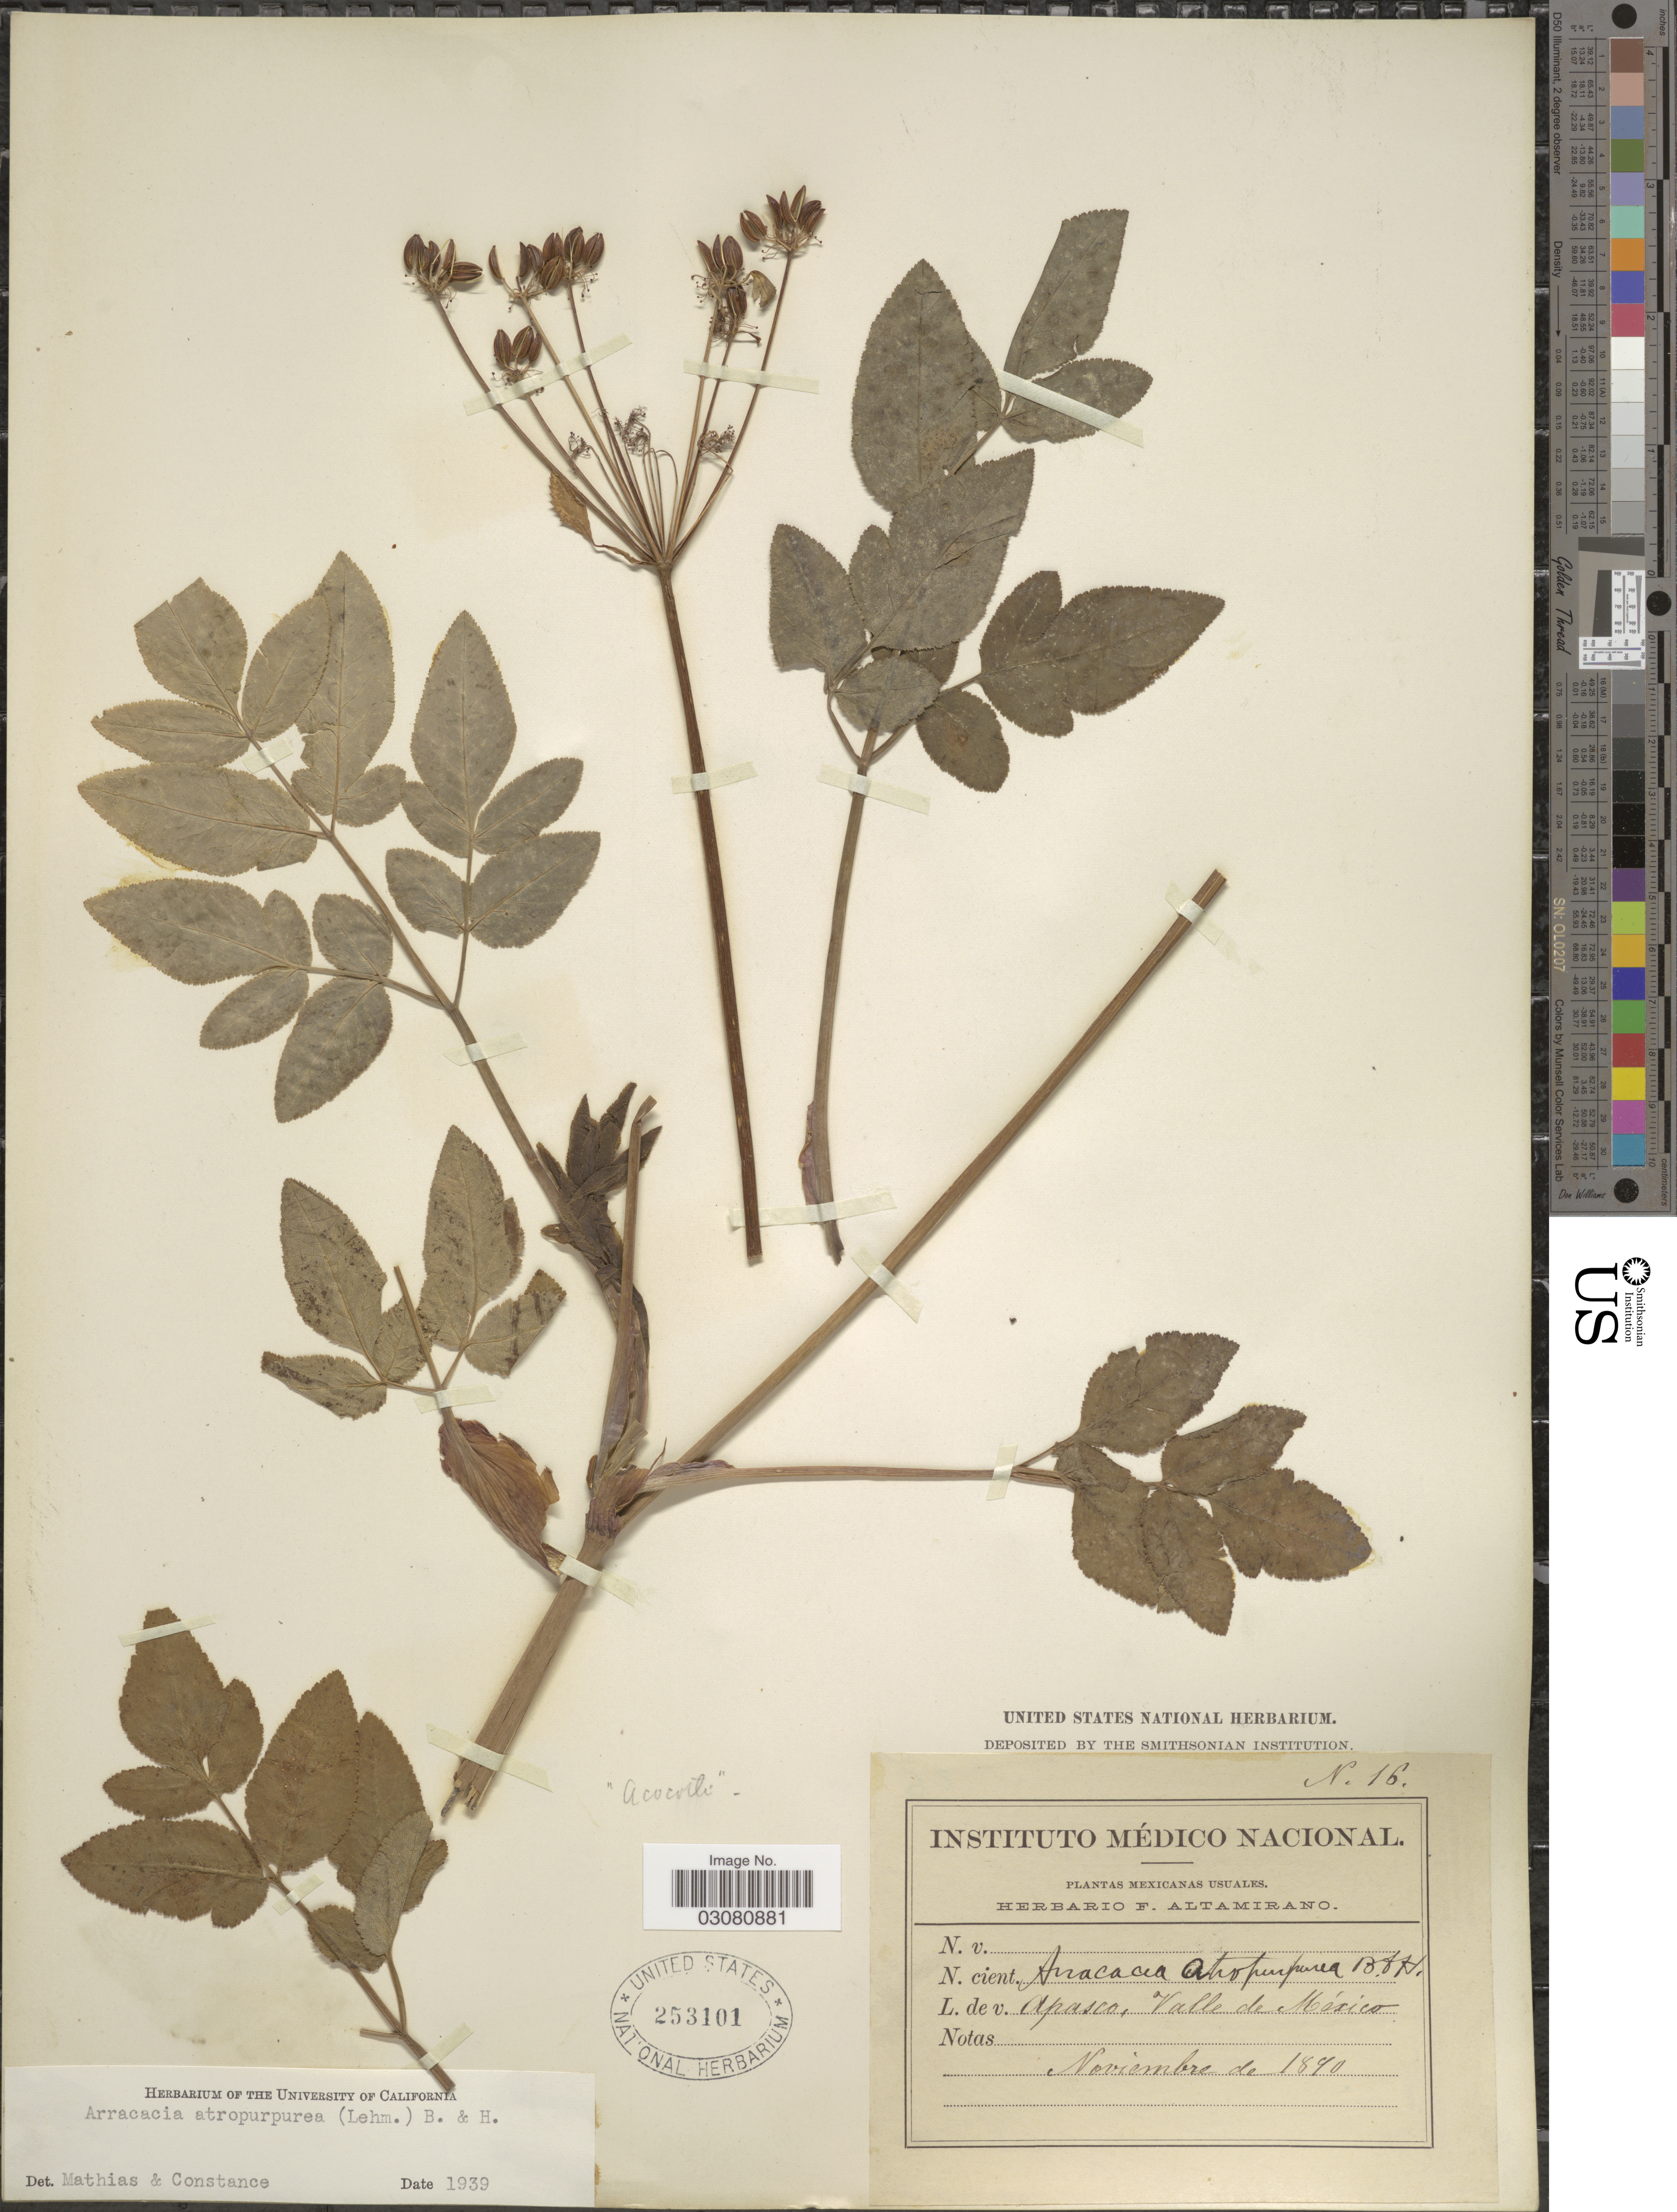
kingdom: Plantae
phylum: Tracheophyta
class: Magnoliopsida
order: Apiales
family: Apiaceae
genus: Arracacia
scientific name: Arracacia atropurpurea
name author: (Lehm.) Benth. & Hook. f. ex Hemsl.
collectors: Ex herb. F. Altamirano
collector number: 16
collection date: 1890-11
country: Mexico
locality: Apasco, Valle de México.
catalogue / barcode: US 253101